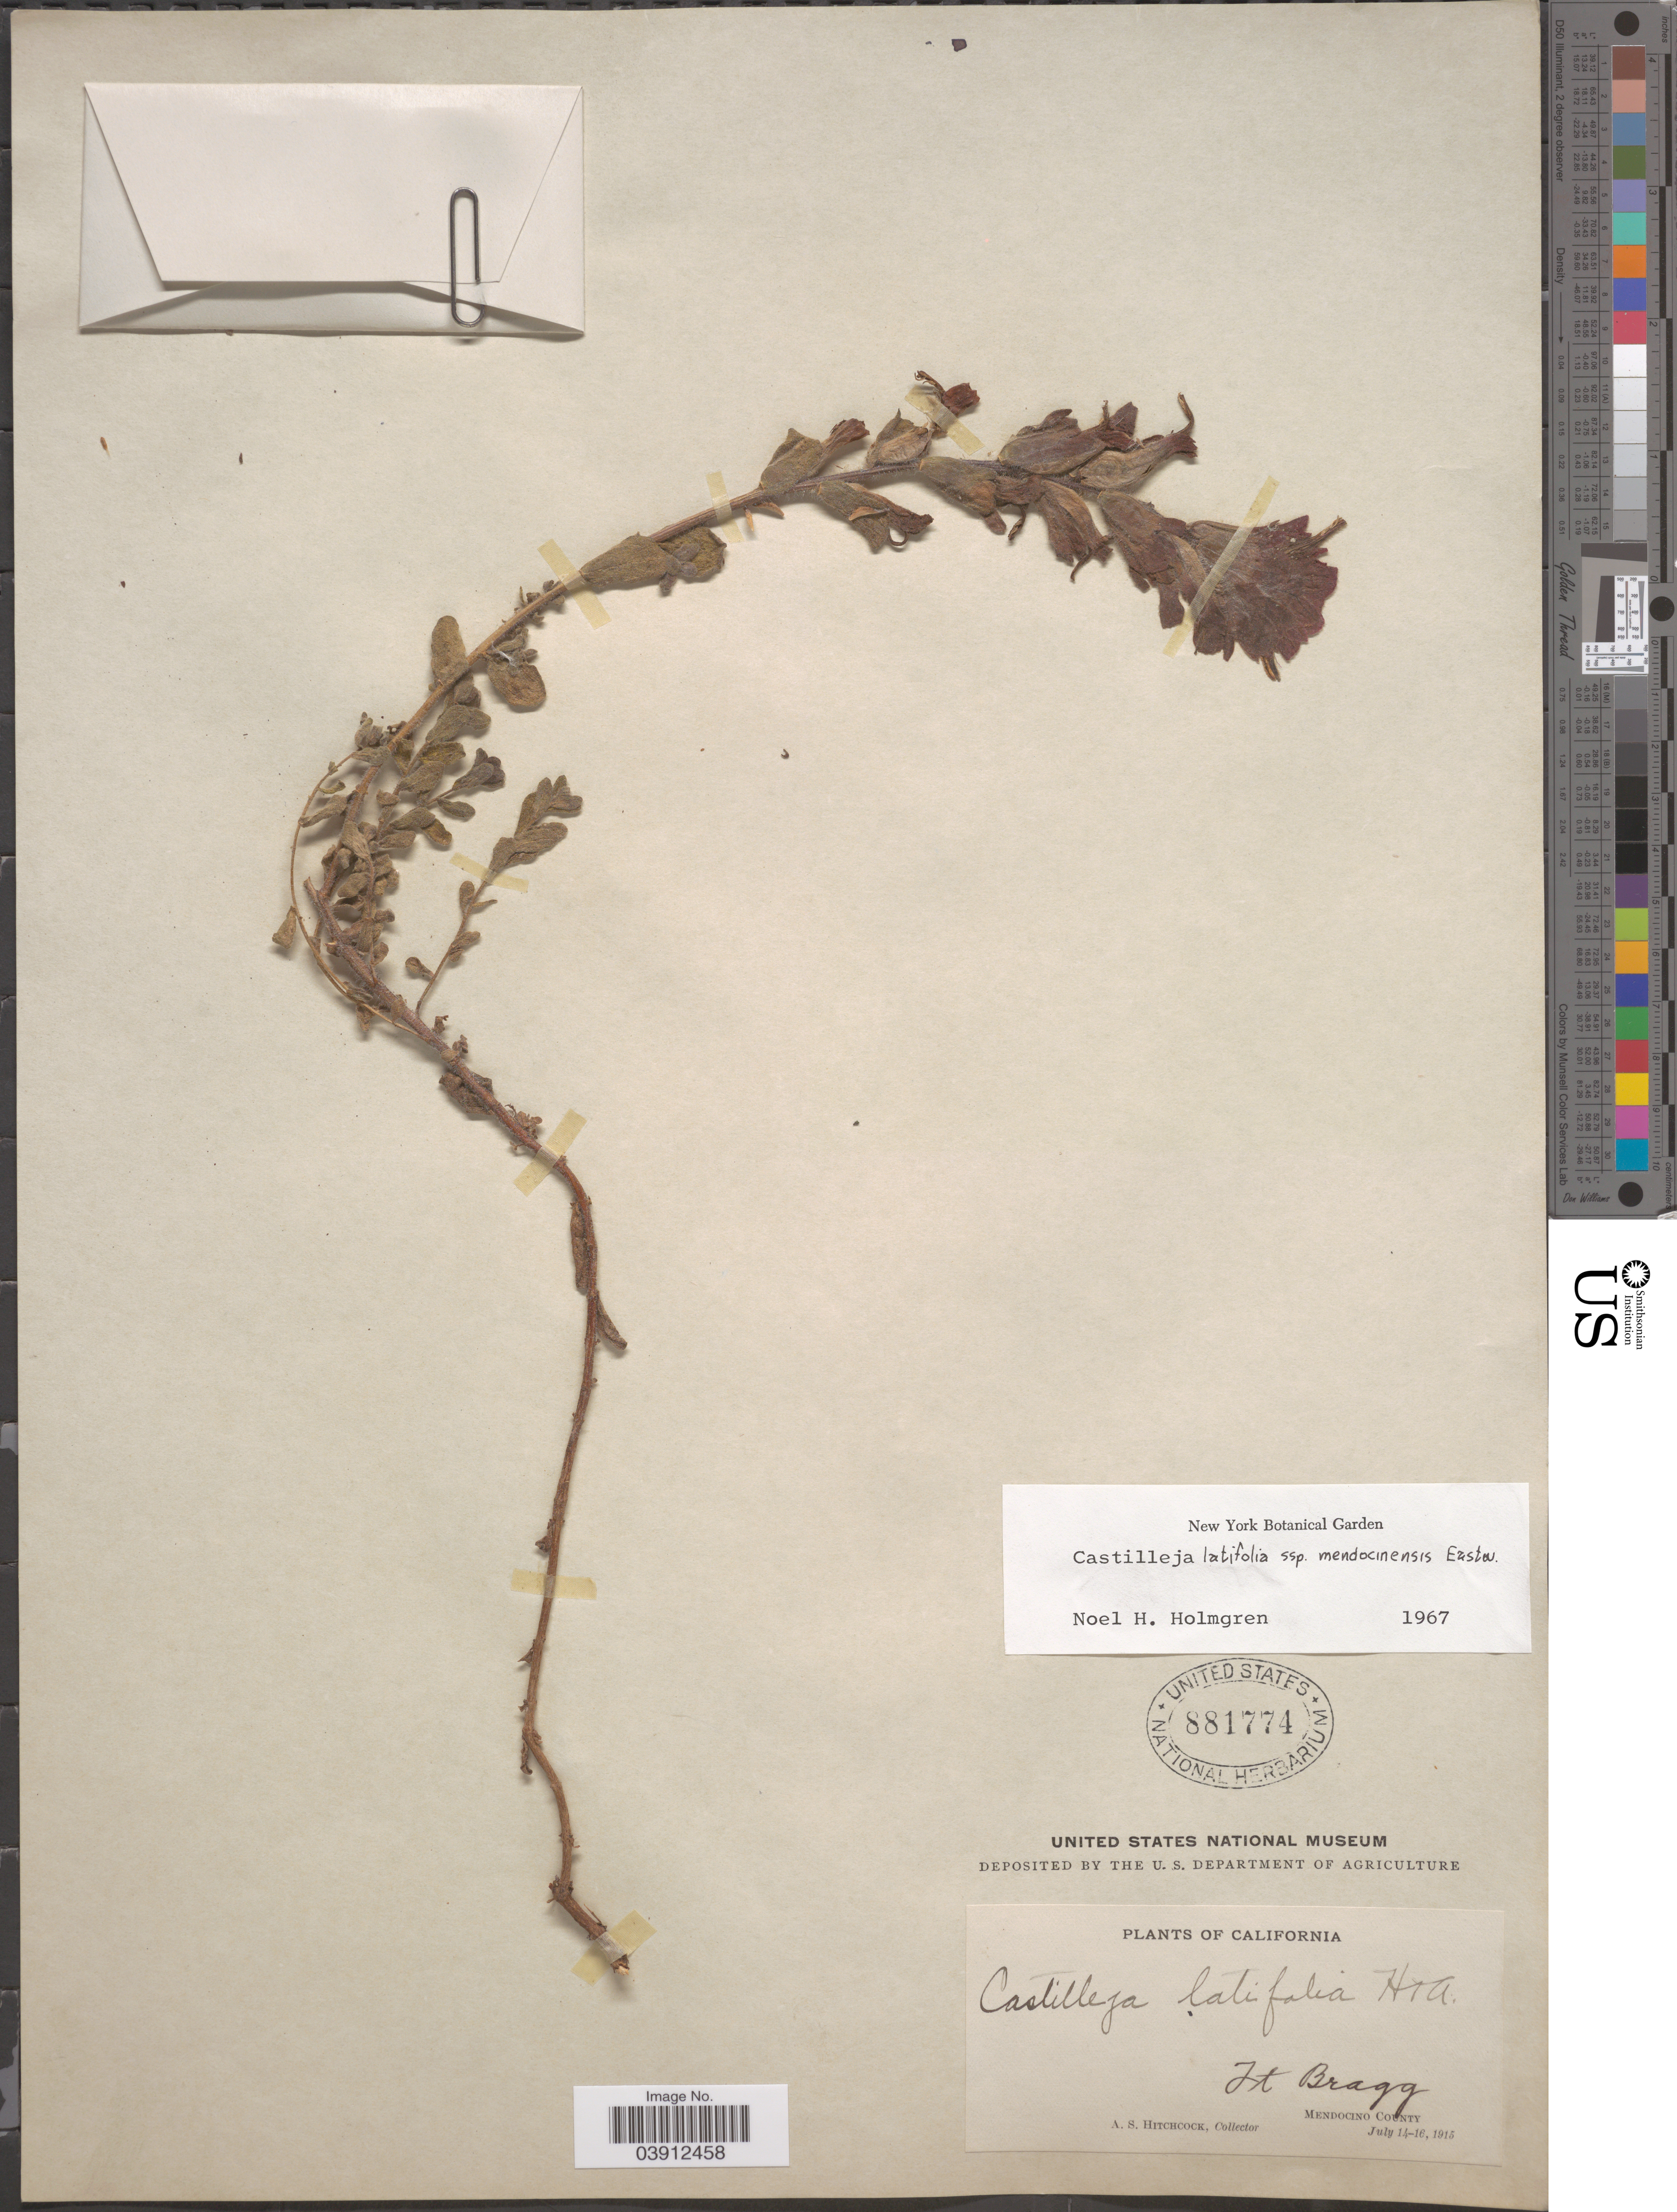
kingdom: Plantae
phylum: Tracheophyta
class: Magnoliopsida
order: Lamiales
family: Orobanchaceae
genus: Castilleja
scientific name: Castilleja latifolia subsp. mendocinensis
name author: Eastw.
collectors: A. S. Hitchcock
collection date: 1915-07-14/1915-07-16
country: United States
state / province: California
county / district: Mendocino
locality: Ft Bragg. Mendocino County.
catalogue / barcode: US 881774